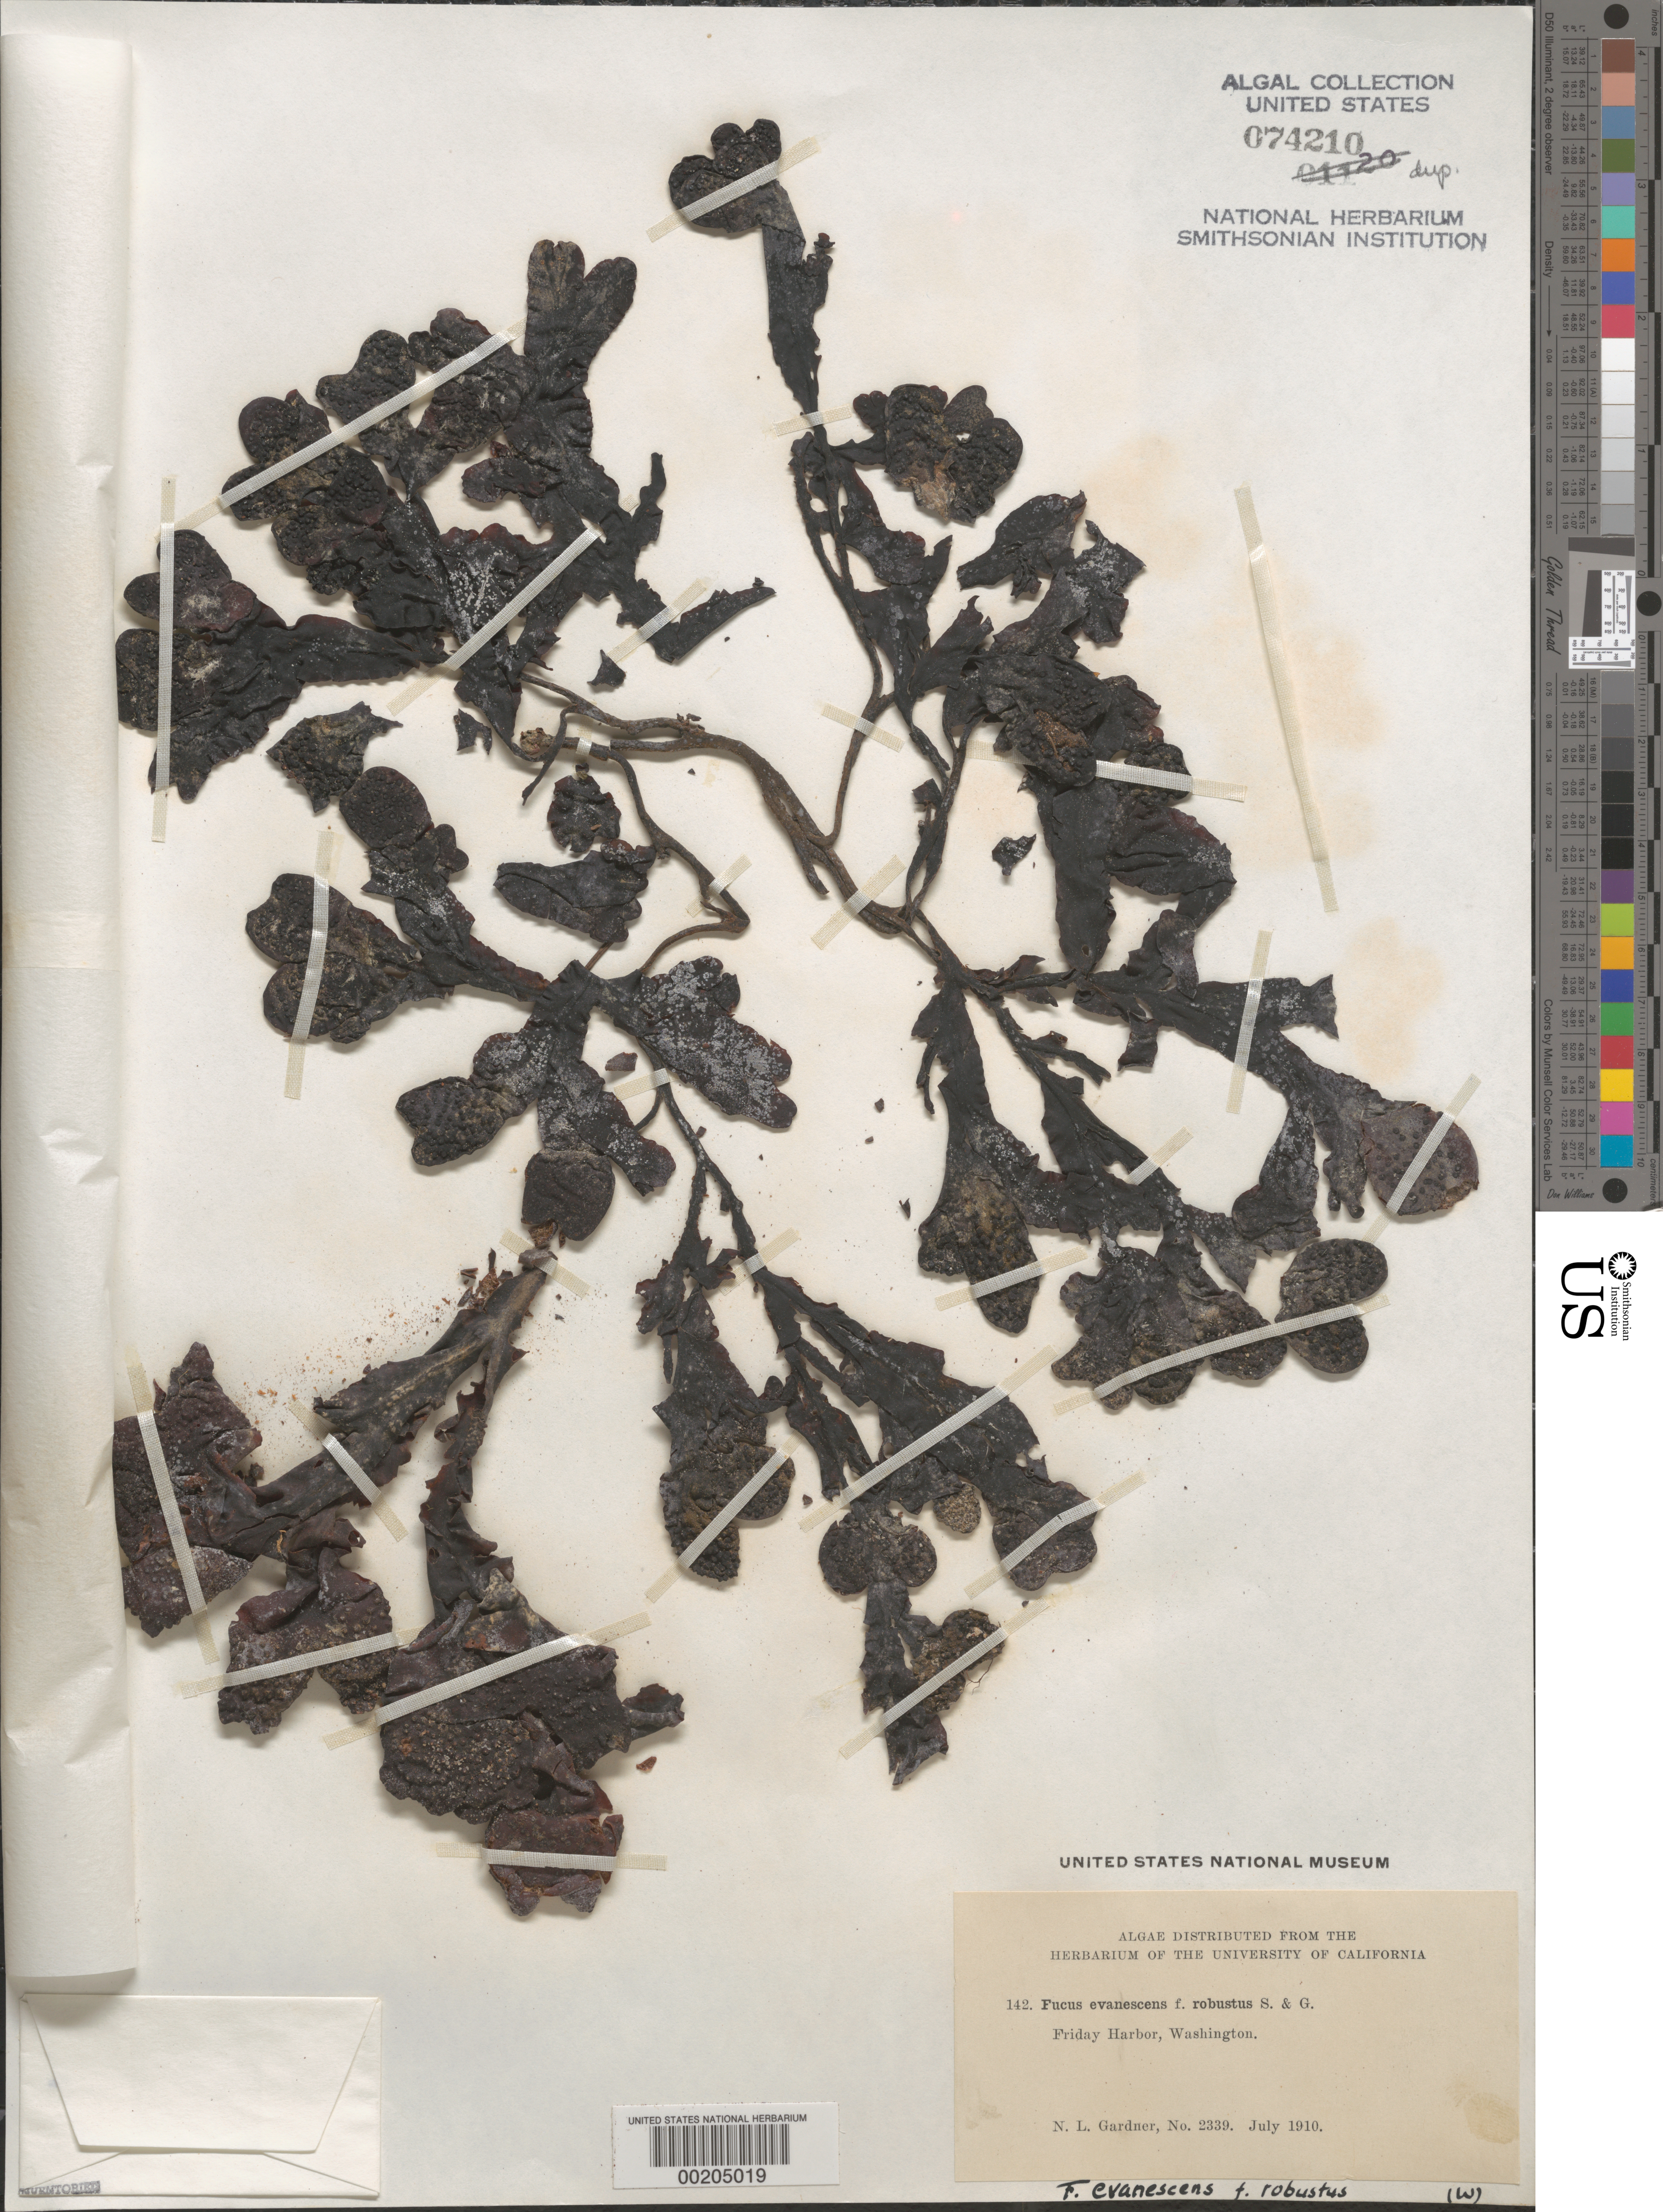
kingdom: Chromista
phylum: Ochrophyta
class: Phaeophyceae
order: Fucales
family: Fucaceae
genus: Fucus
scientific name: Fucus distichus subsp. evanescens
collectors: N. Gardner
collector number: NLG 2339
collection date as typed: Jul 1910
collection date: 1910-07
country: United States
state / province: Washington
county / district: San Juan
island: San Juan Island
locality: Friday Harbor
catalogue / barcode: US 74210